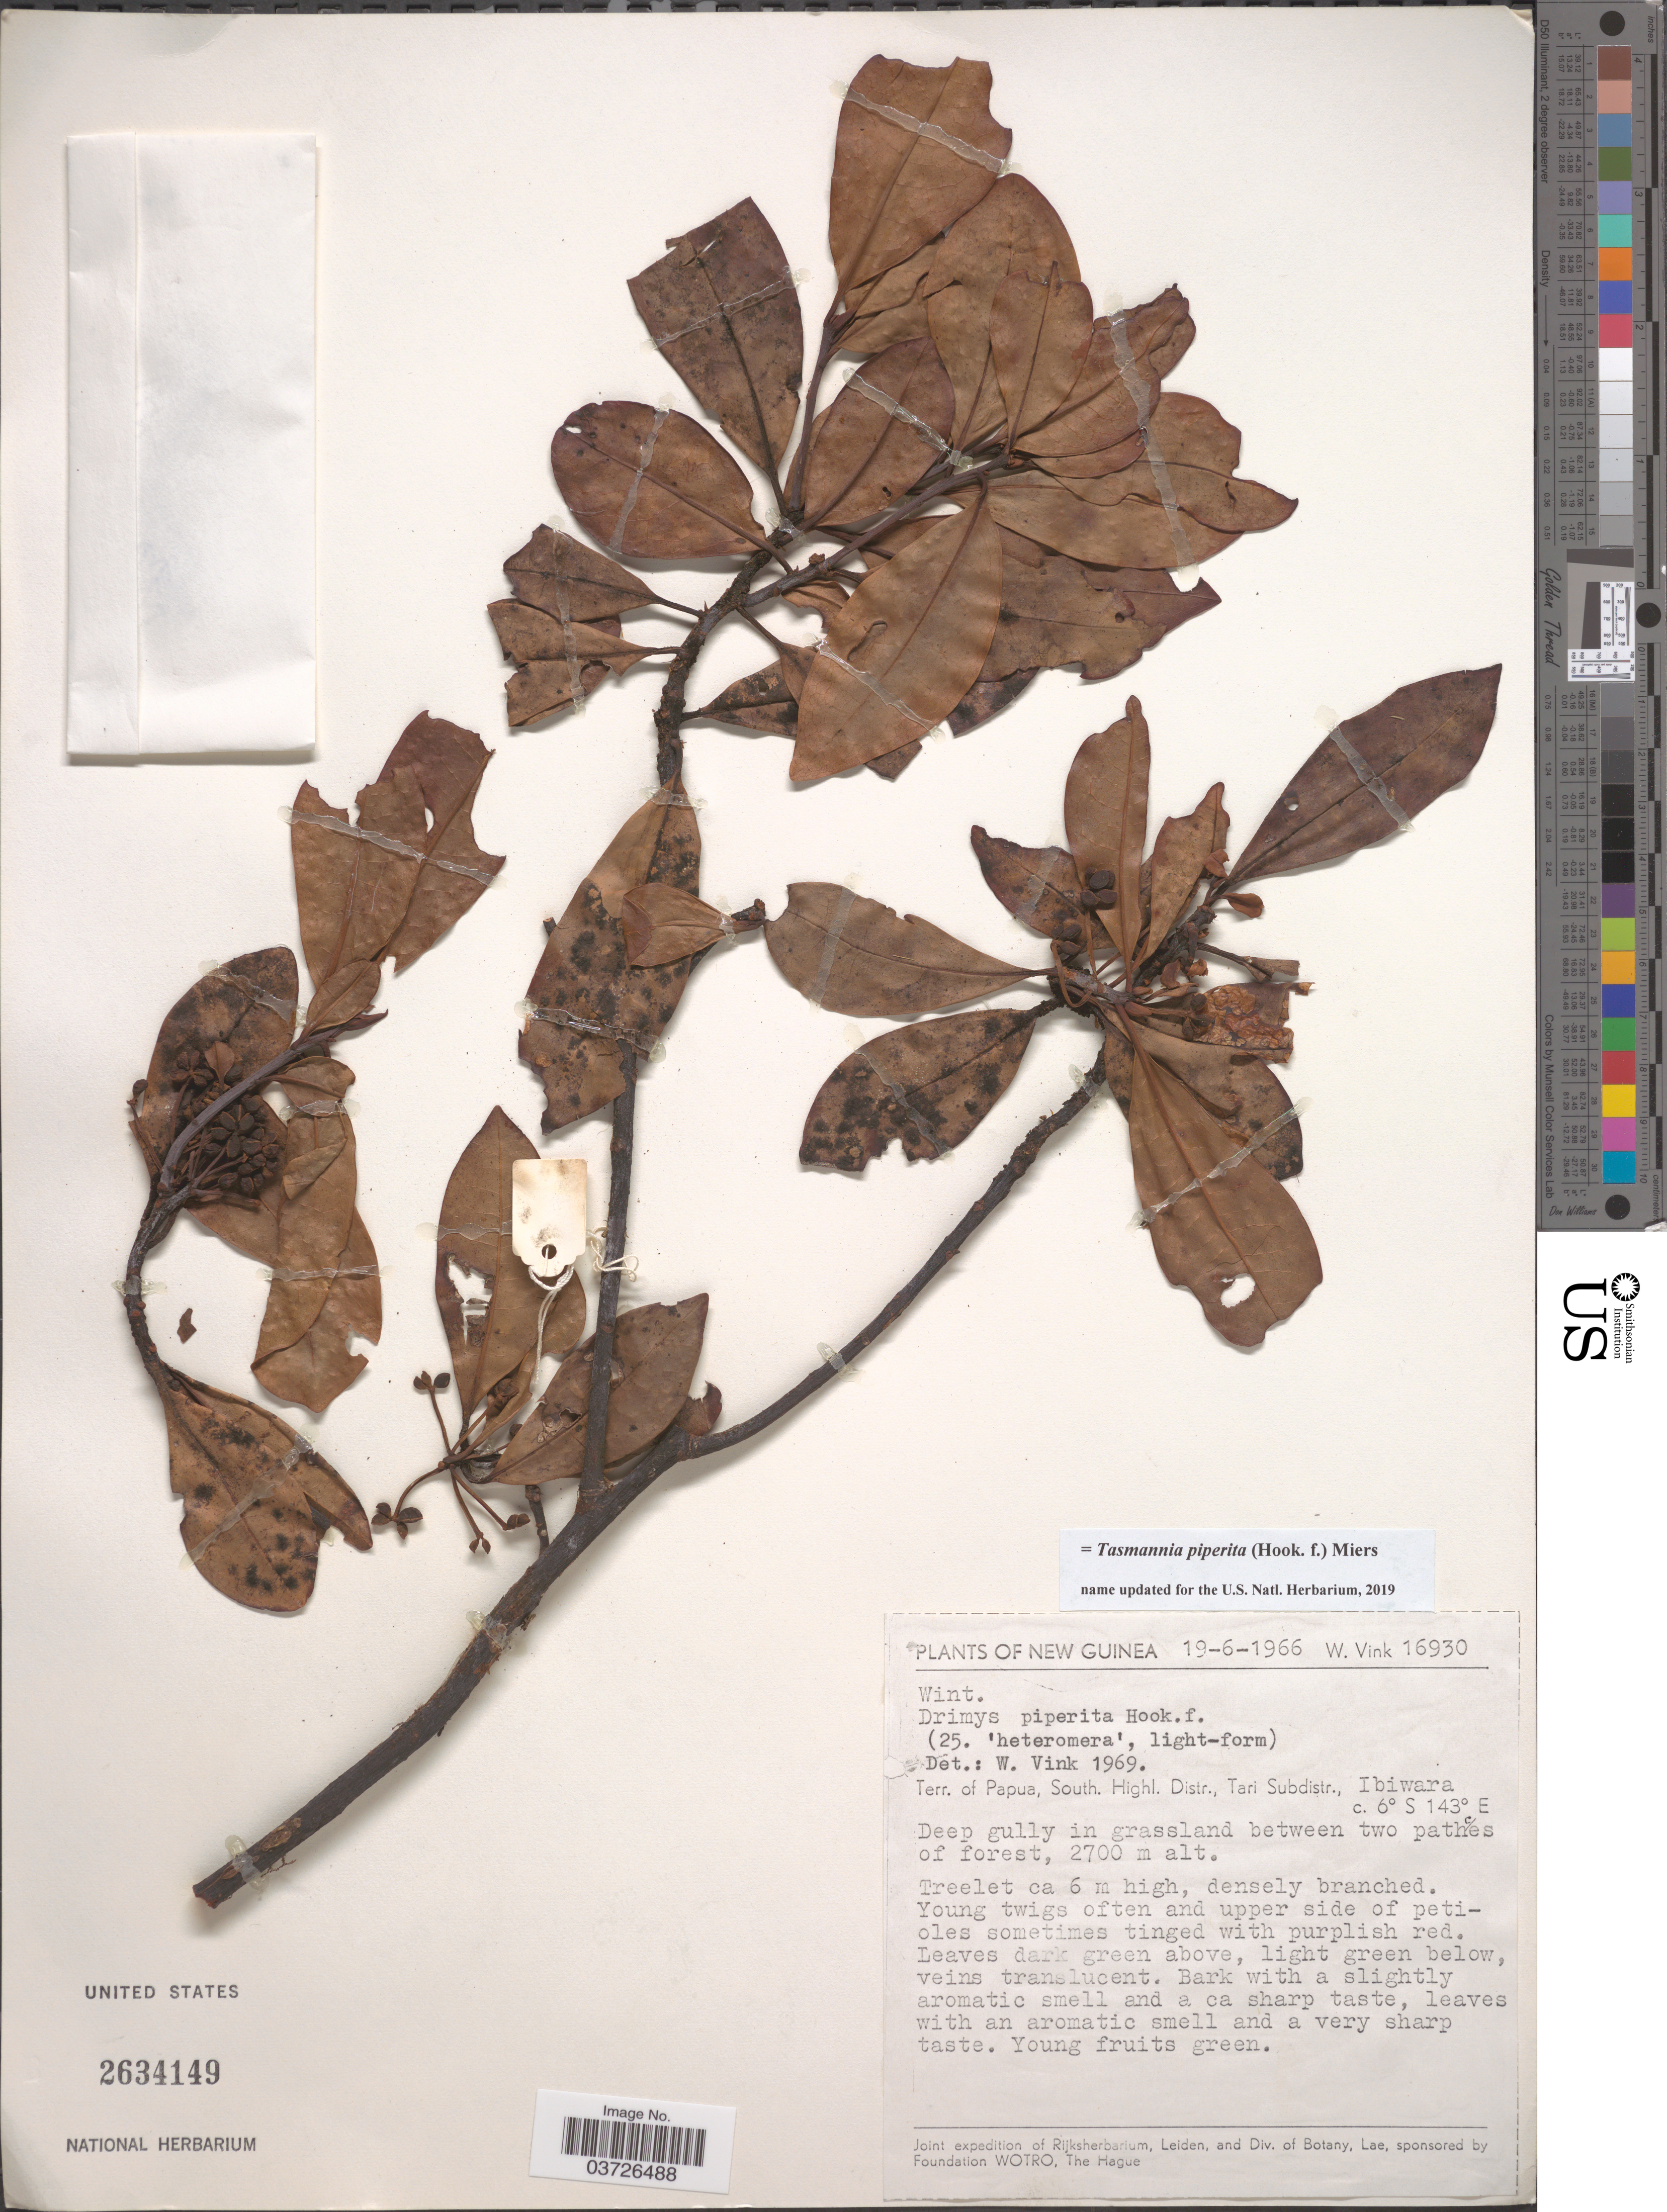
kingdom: Plantae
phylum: Tracheophyta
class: Magnoliopsida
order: Canellales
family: Winteraceae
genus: Tasmannia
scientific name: Tasmannia piperita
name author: (Hook. f.) Miers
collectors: W. Vink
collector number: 16930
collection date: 1966-06-19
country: Papua New Guinea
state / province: Southern Highlands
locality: New Guinea. Terr. of Papua, South. Highl. Distr., Tari Subdistr., Ibiwara.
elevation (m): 2700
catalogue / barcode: US 2634149